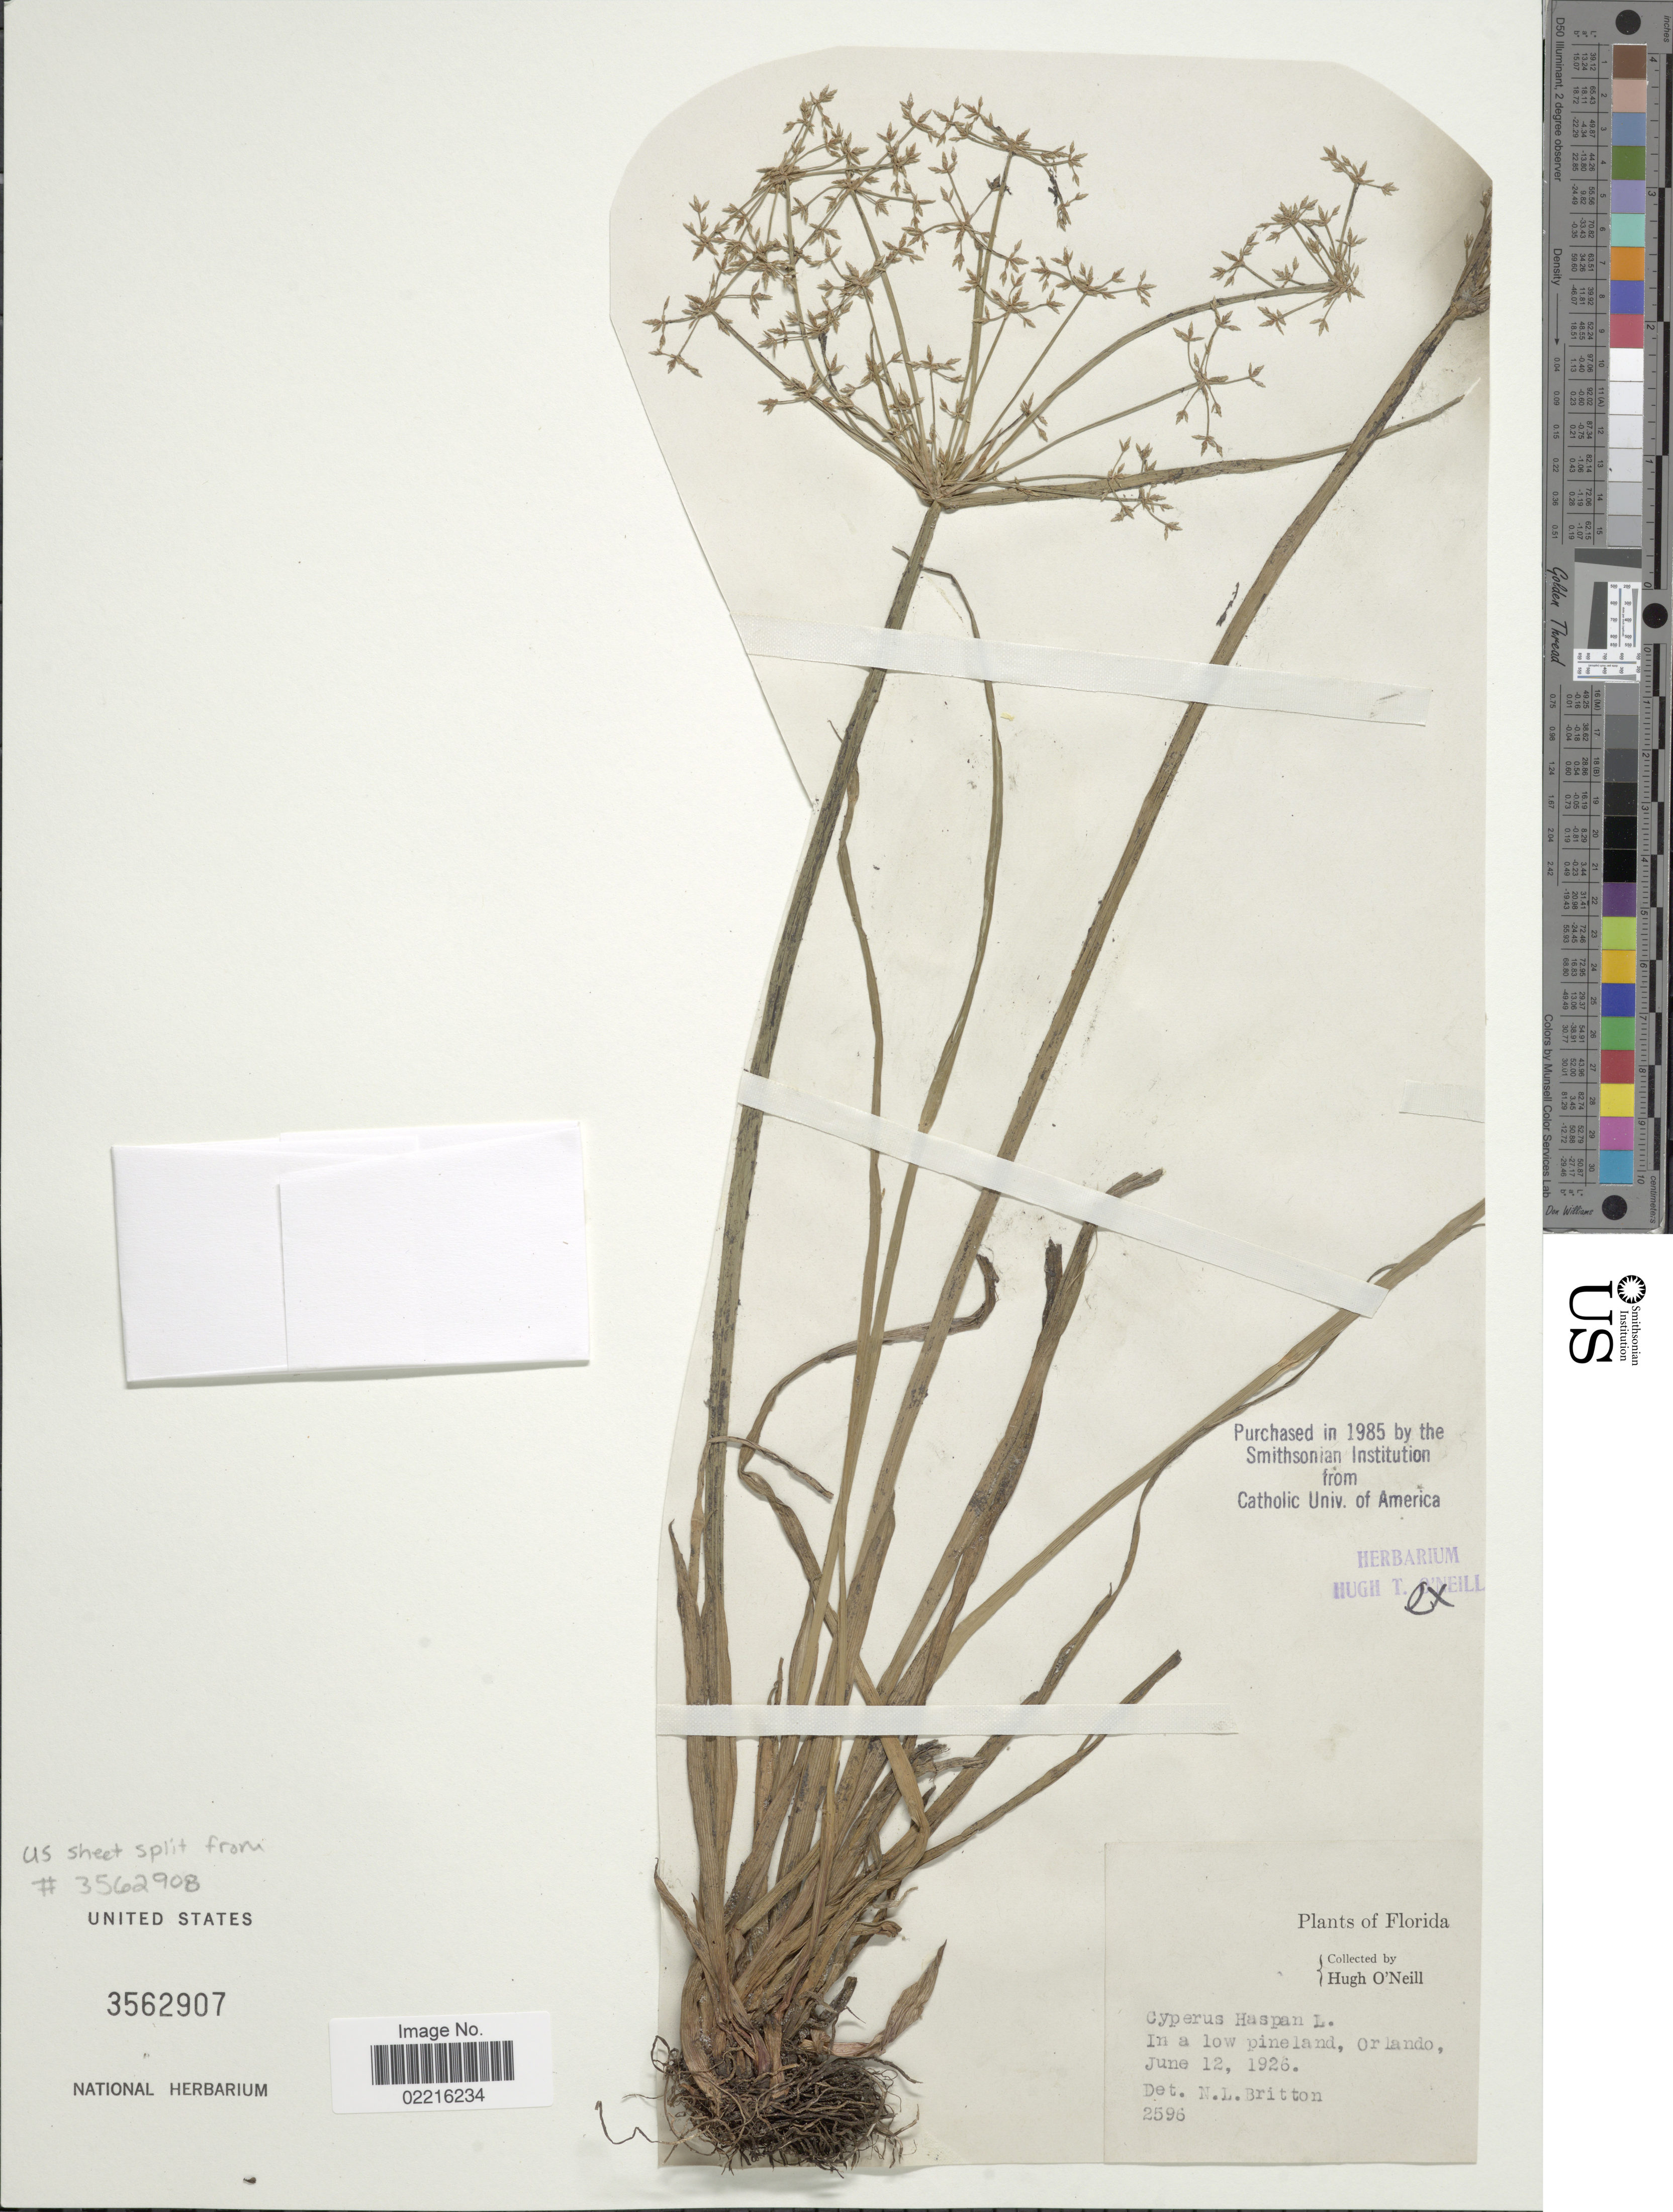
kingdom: Plantae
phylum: Tracheophyta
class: Liliopsida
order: Poales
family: Cyperaceae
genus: Cyperus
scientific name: Cyperus haspan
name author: L.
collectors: H. O'Neill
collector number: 2596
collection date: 1926-06-12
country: United States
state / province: Florida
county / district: Orange County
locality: Orlando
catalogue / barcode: US 3562907